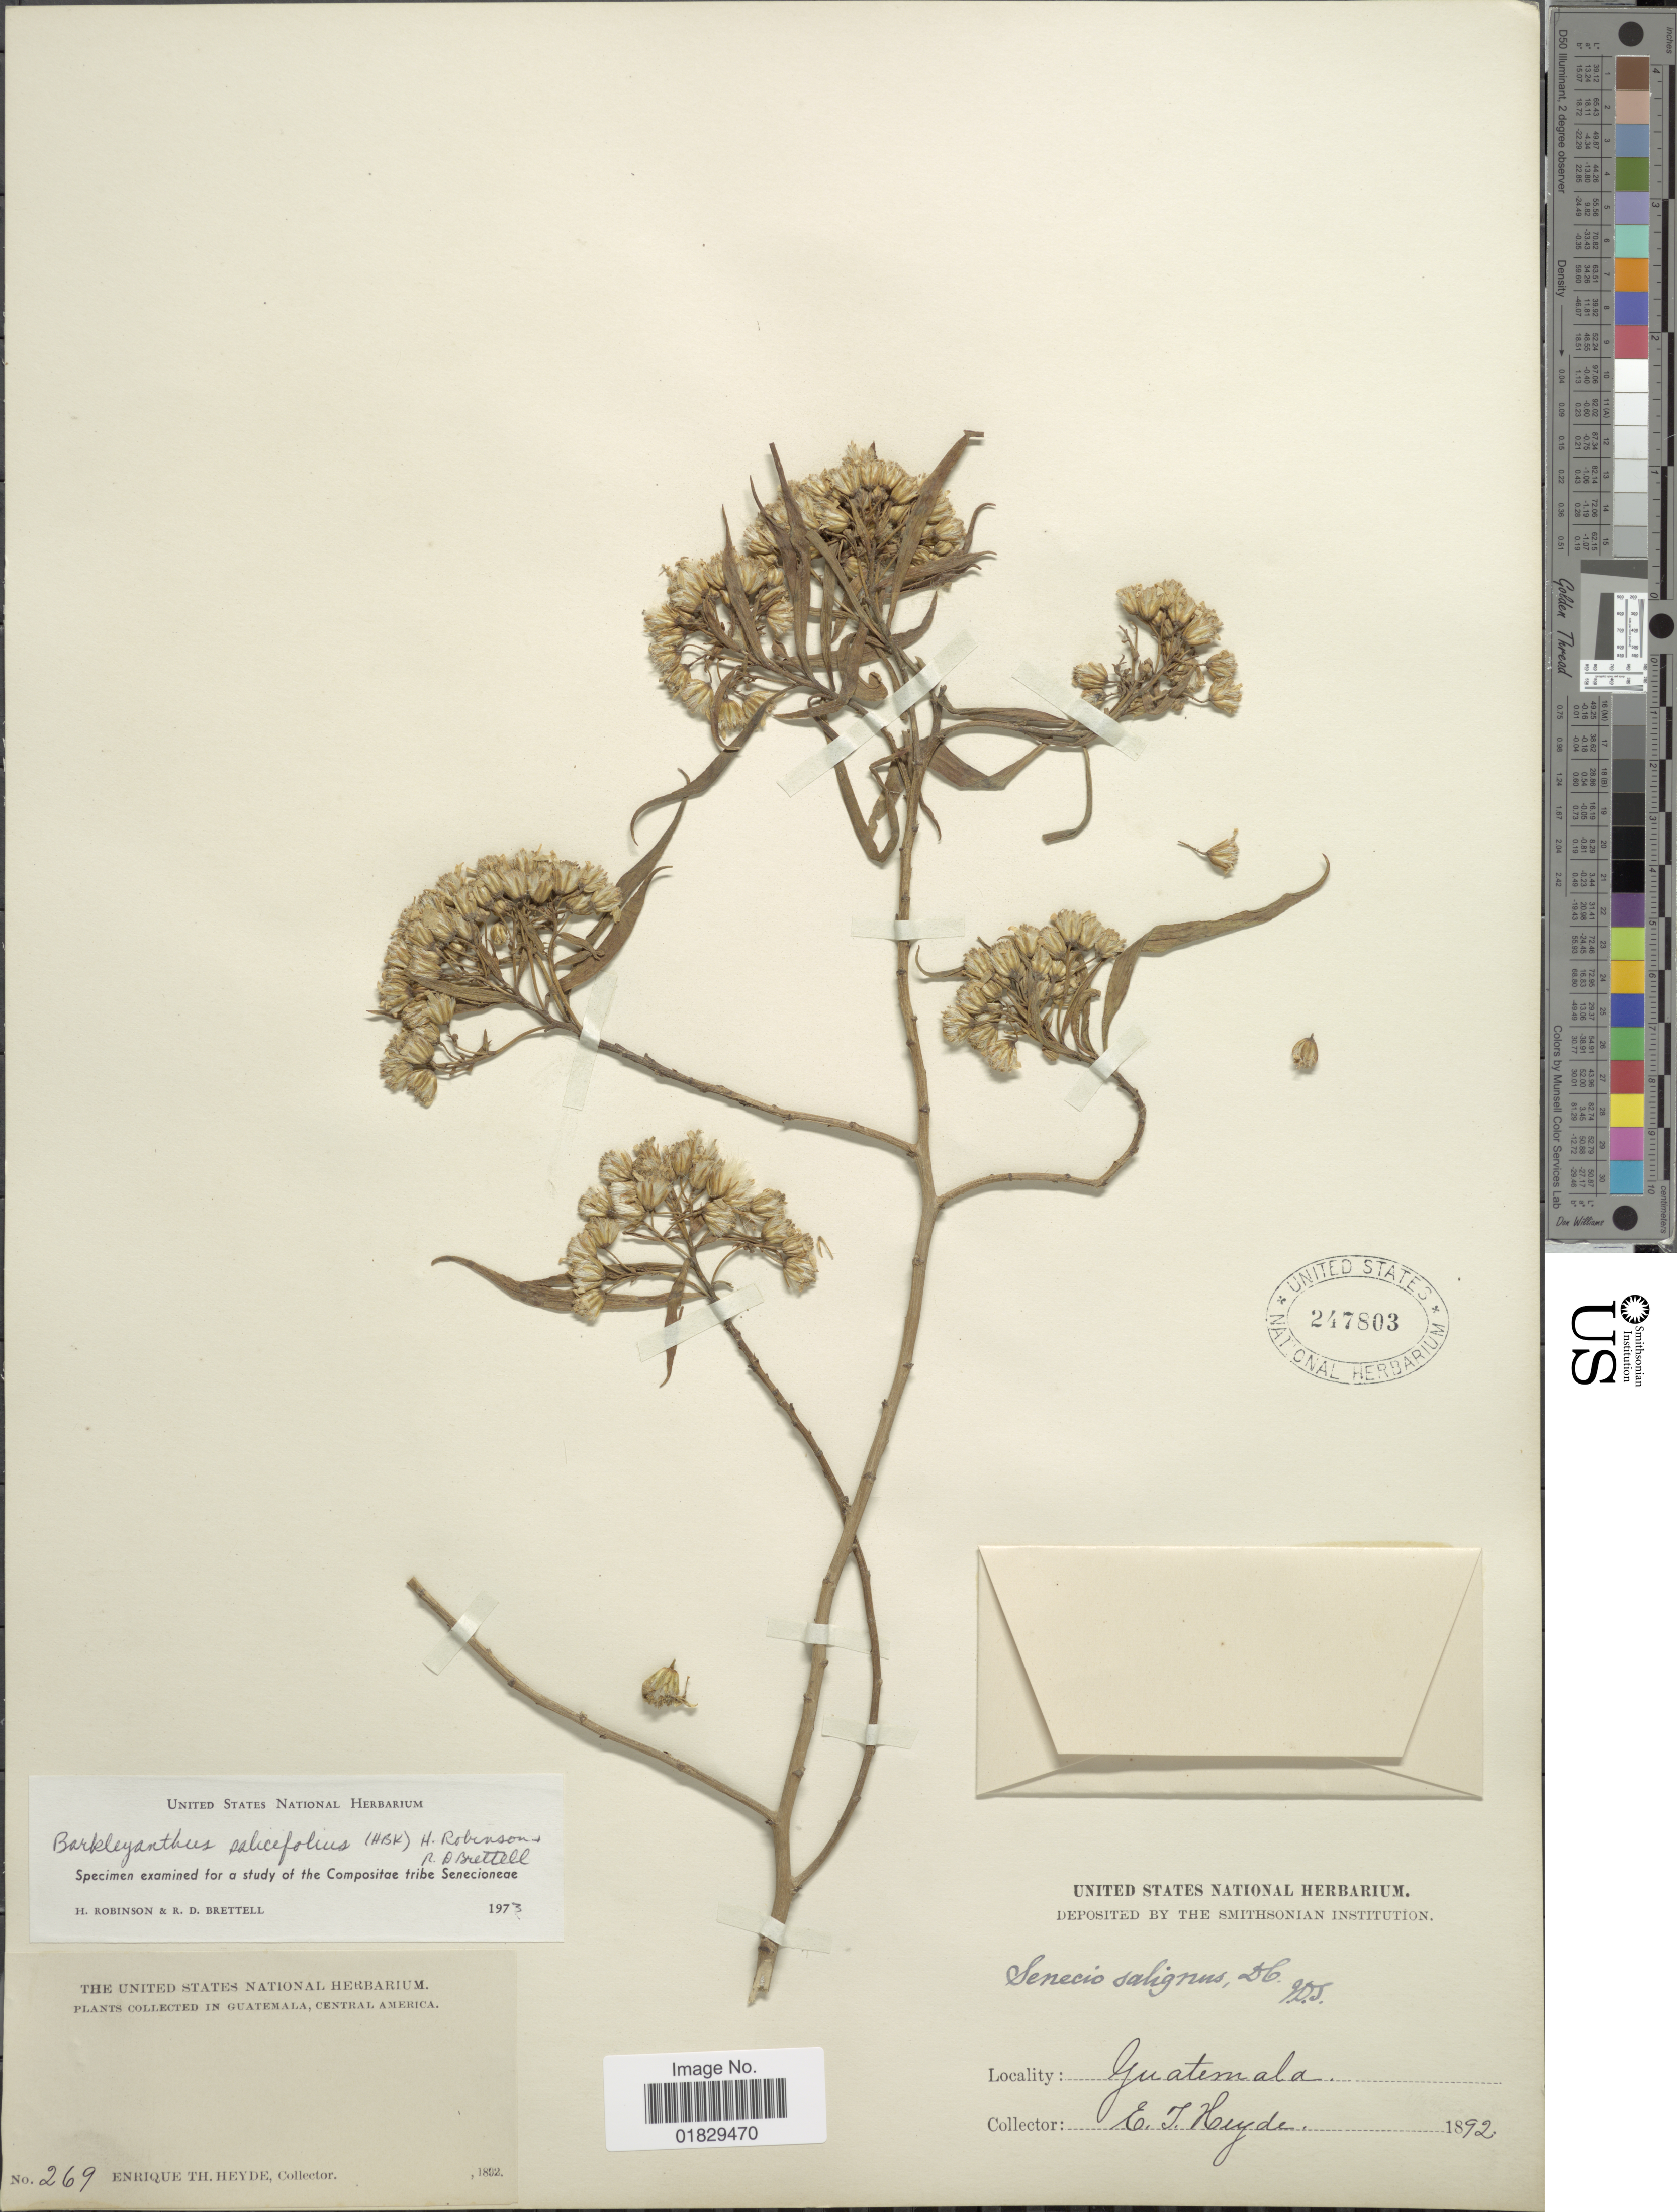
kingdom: Plantae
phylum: Tracheophyta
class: Magnoliopsida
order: Asterales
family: Asteraceae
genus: Barkleyanthus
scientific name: Barkleyanthus salicifolius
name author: (Kunth) H. Rob. & Brettell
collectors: E. T. Heyde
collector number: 269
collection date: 1892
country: Guatemala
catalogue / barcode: US 247803